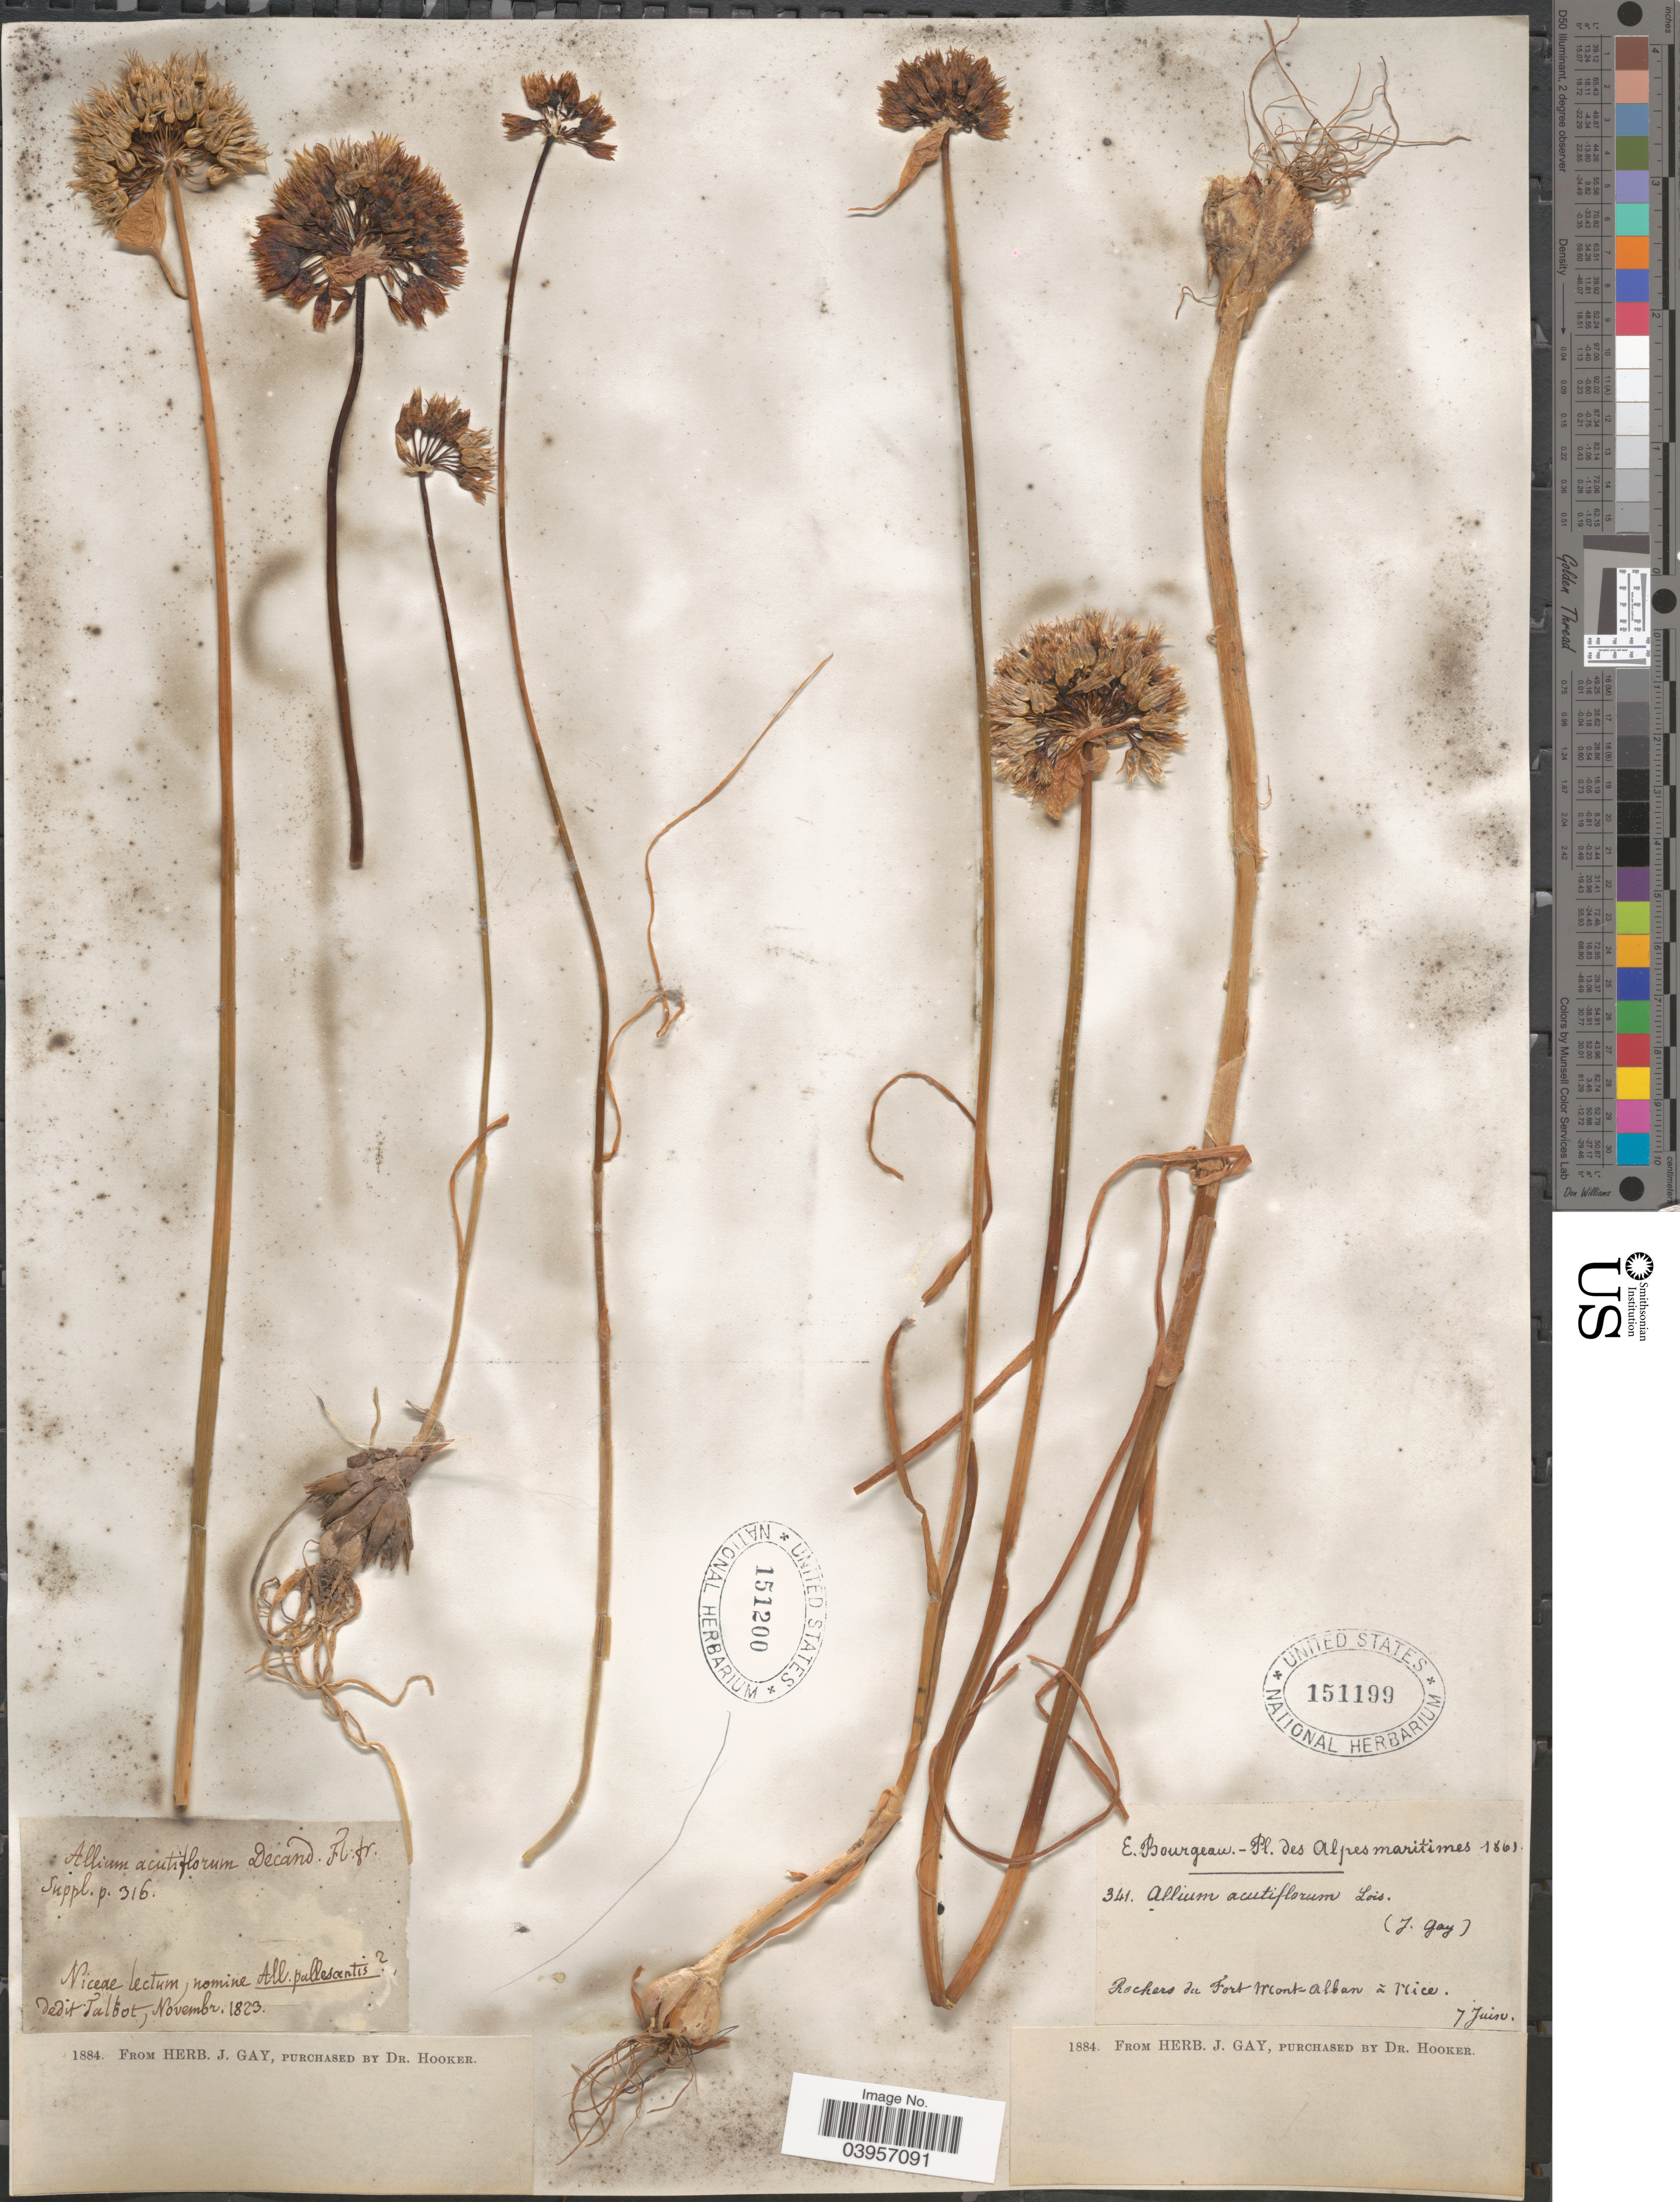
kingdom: Plantae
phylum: Tracheophyta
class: Liliopsida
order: Asparagales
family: Amaryllidaceae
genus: Allium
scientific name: Allium acutiflorum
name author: Loisel.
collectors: E. Bourgeau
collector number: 341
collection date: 1861-06-07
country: France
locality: Alpes maritimes. Rochers du Fort Mont Alban.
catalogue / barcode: US 151199